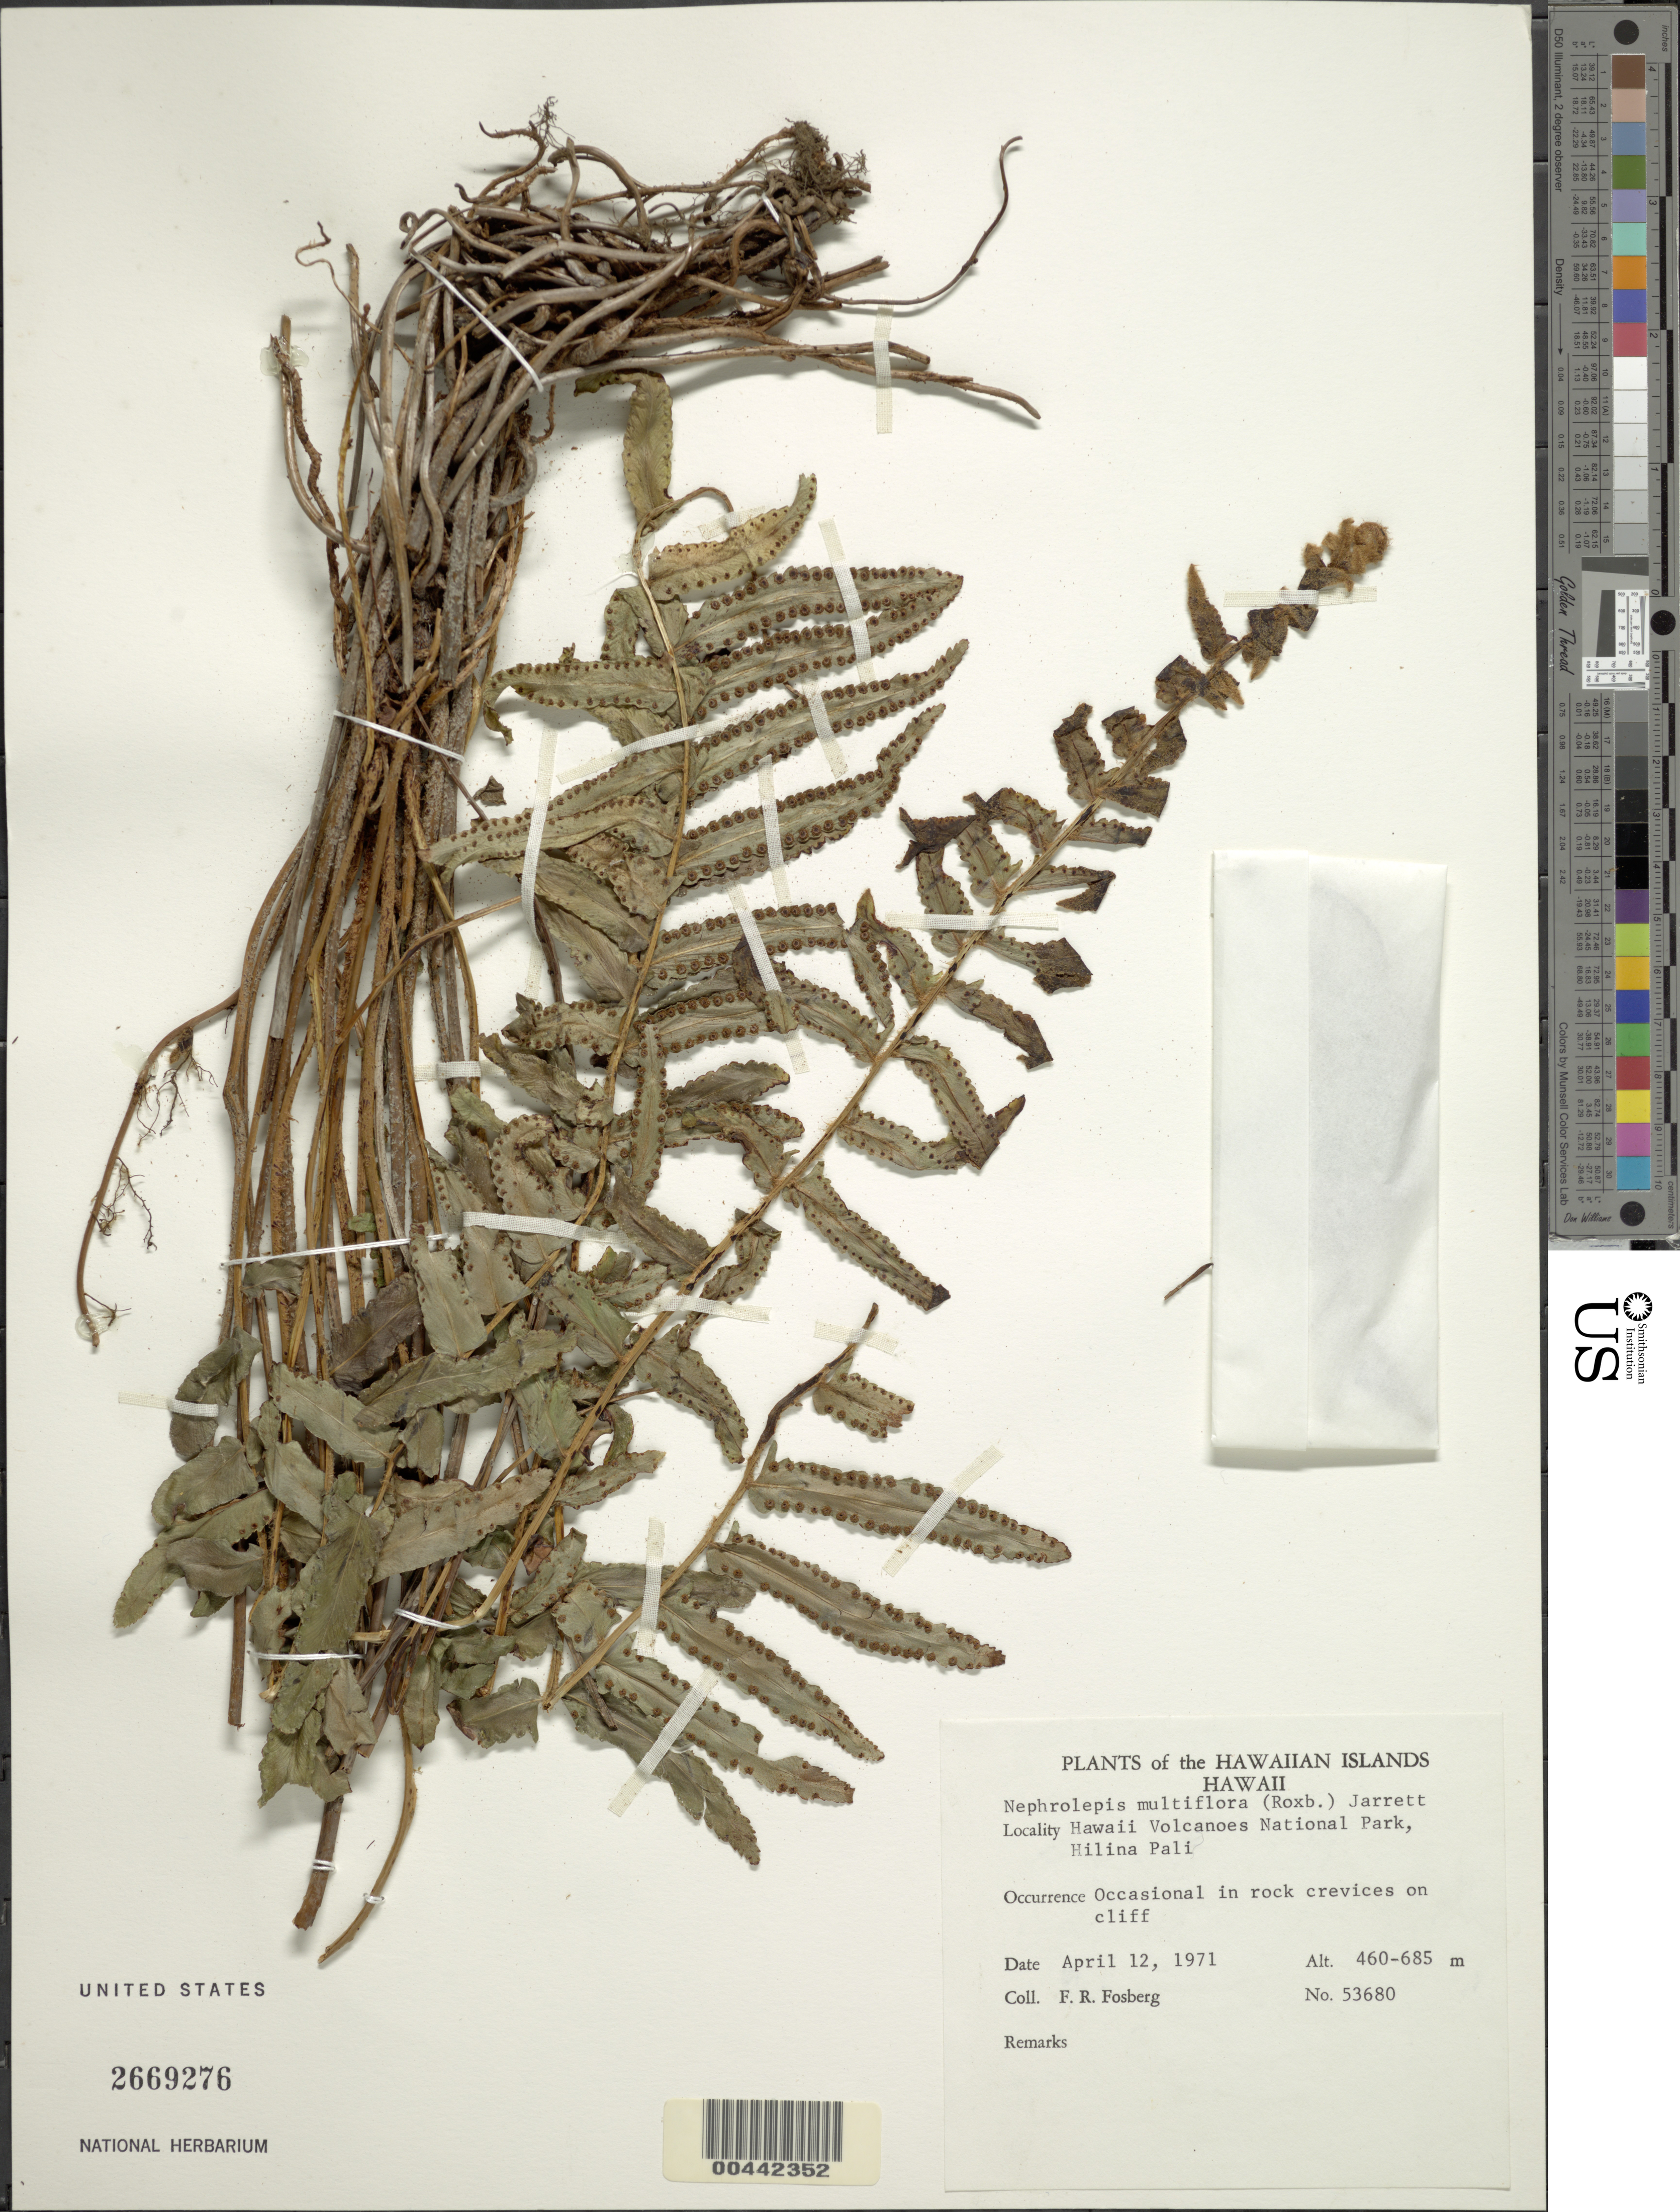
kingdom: Plantae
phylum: Tracheophyta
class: Polypodiopsida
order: Polypodiales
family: Nephrolepidaceae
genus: Nephrolepis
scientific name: Nephrolepis lauterbachii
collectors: F. R. Fosberg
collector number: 53680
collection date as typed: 12 Aug 1971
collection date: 1971-08-12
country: United States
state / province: Hawaii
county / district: Hawaii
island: Hawaii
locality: Hawaii Volcanos National Park, Hilina Pali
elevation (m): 460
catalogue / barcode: US 2669276